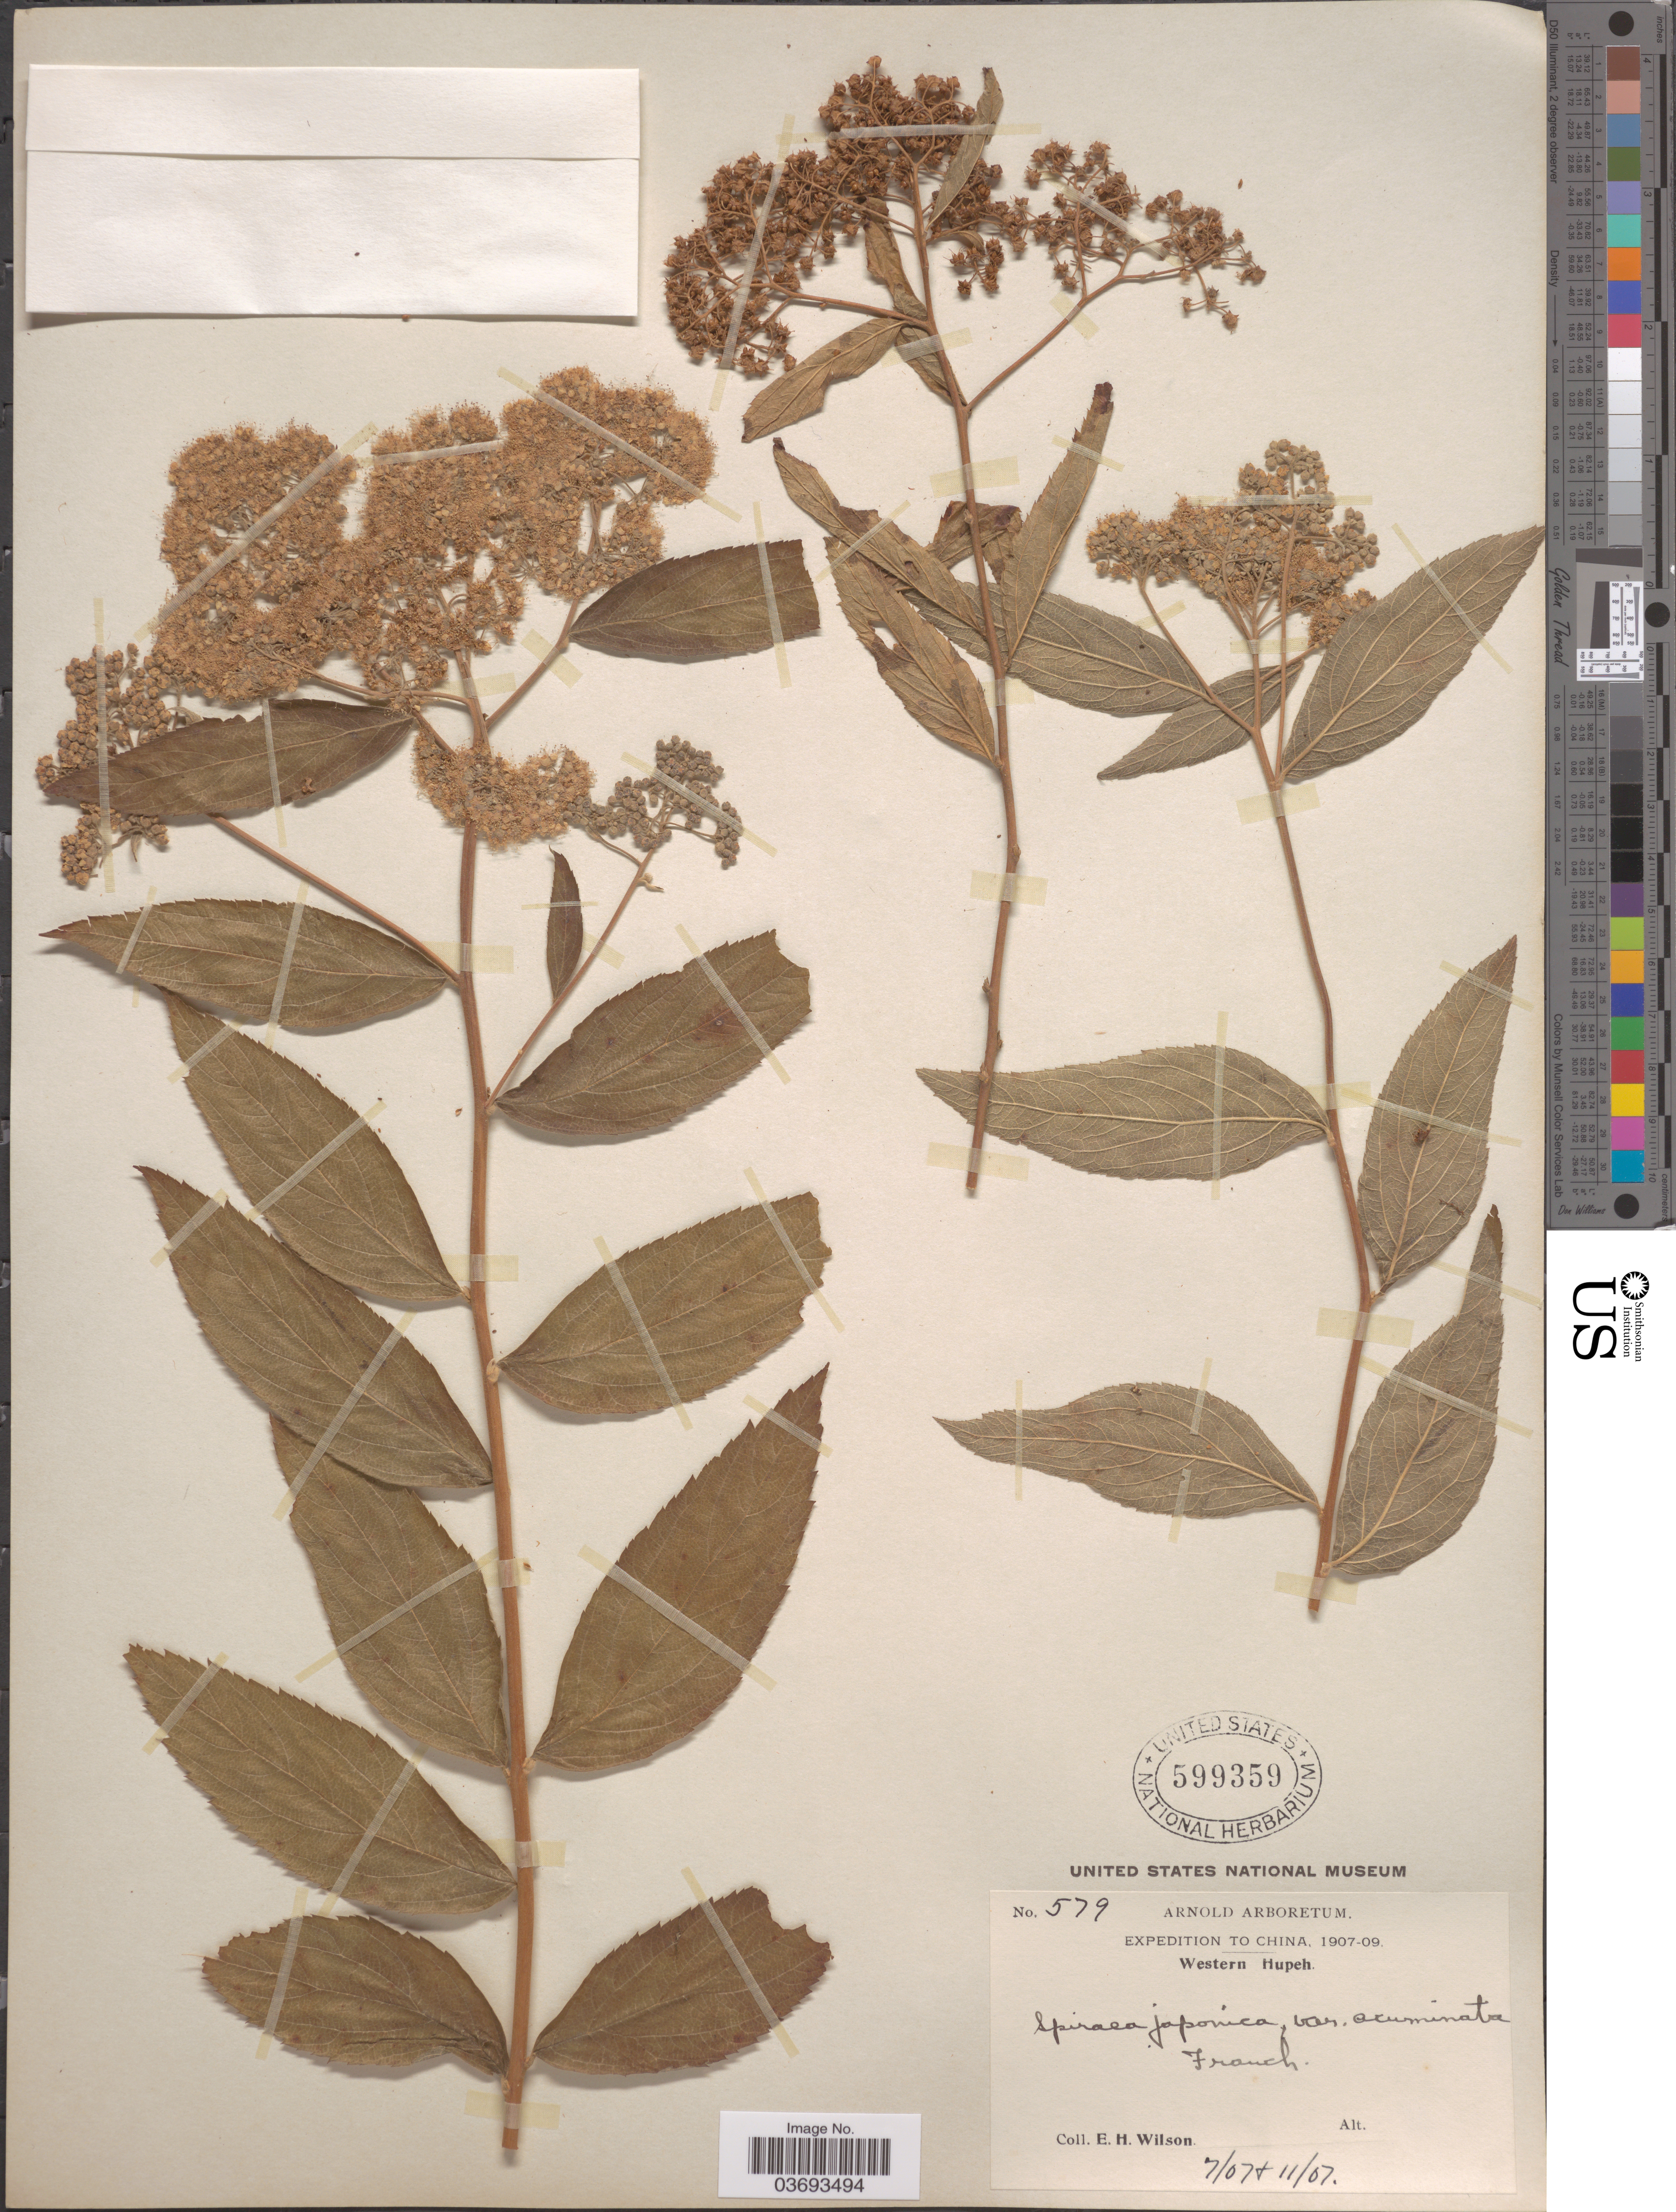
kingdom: Plantae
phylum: Tracheophyta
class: Magnoliopsida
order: Rosales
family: Rosaceae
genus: Spiraea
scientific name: Spiraea japonica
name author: L. f.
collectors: E. Wilson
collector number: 579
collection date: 1907-07/1907-11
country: China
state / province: Hubei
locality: Western Hupeh.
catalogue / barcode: US 599359